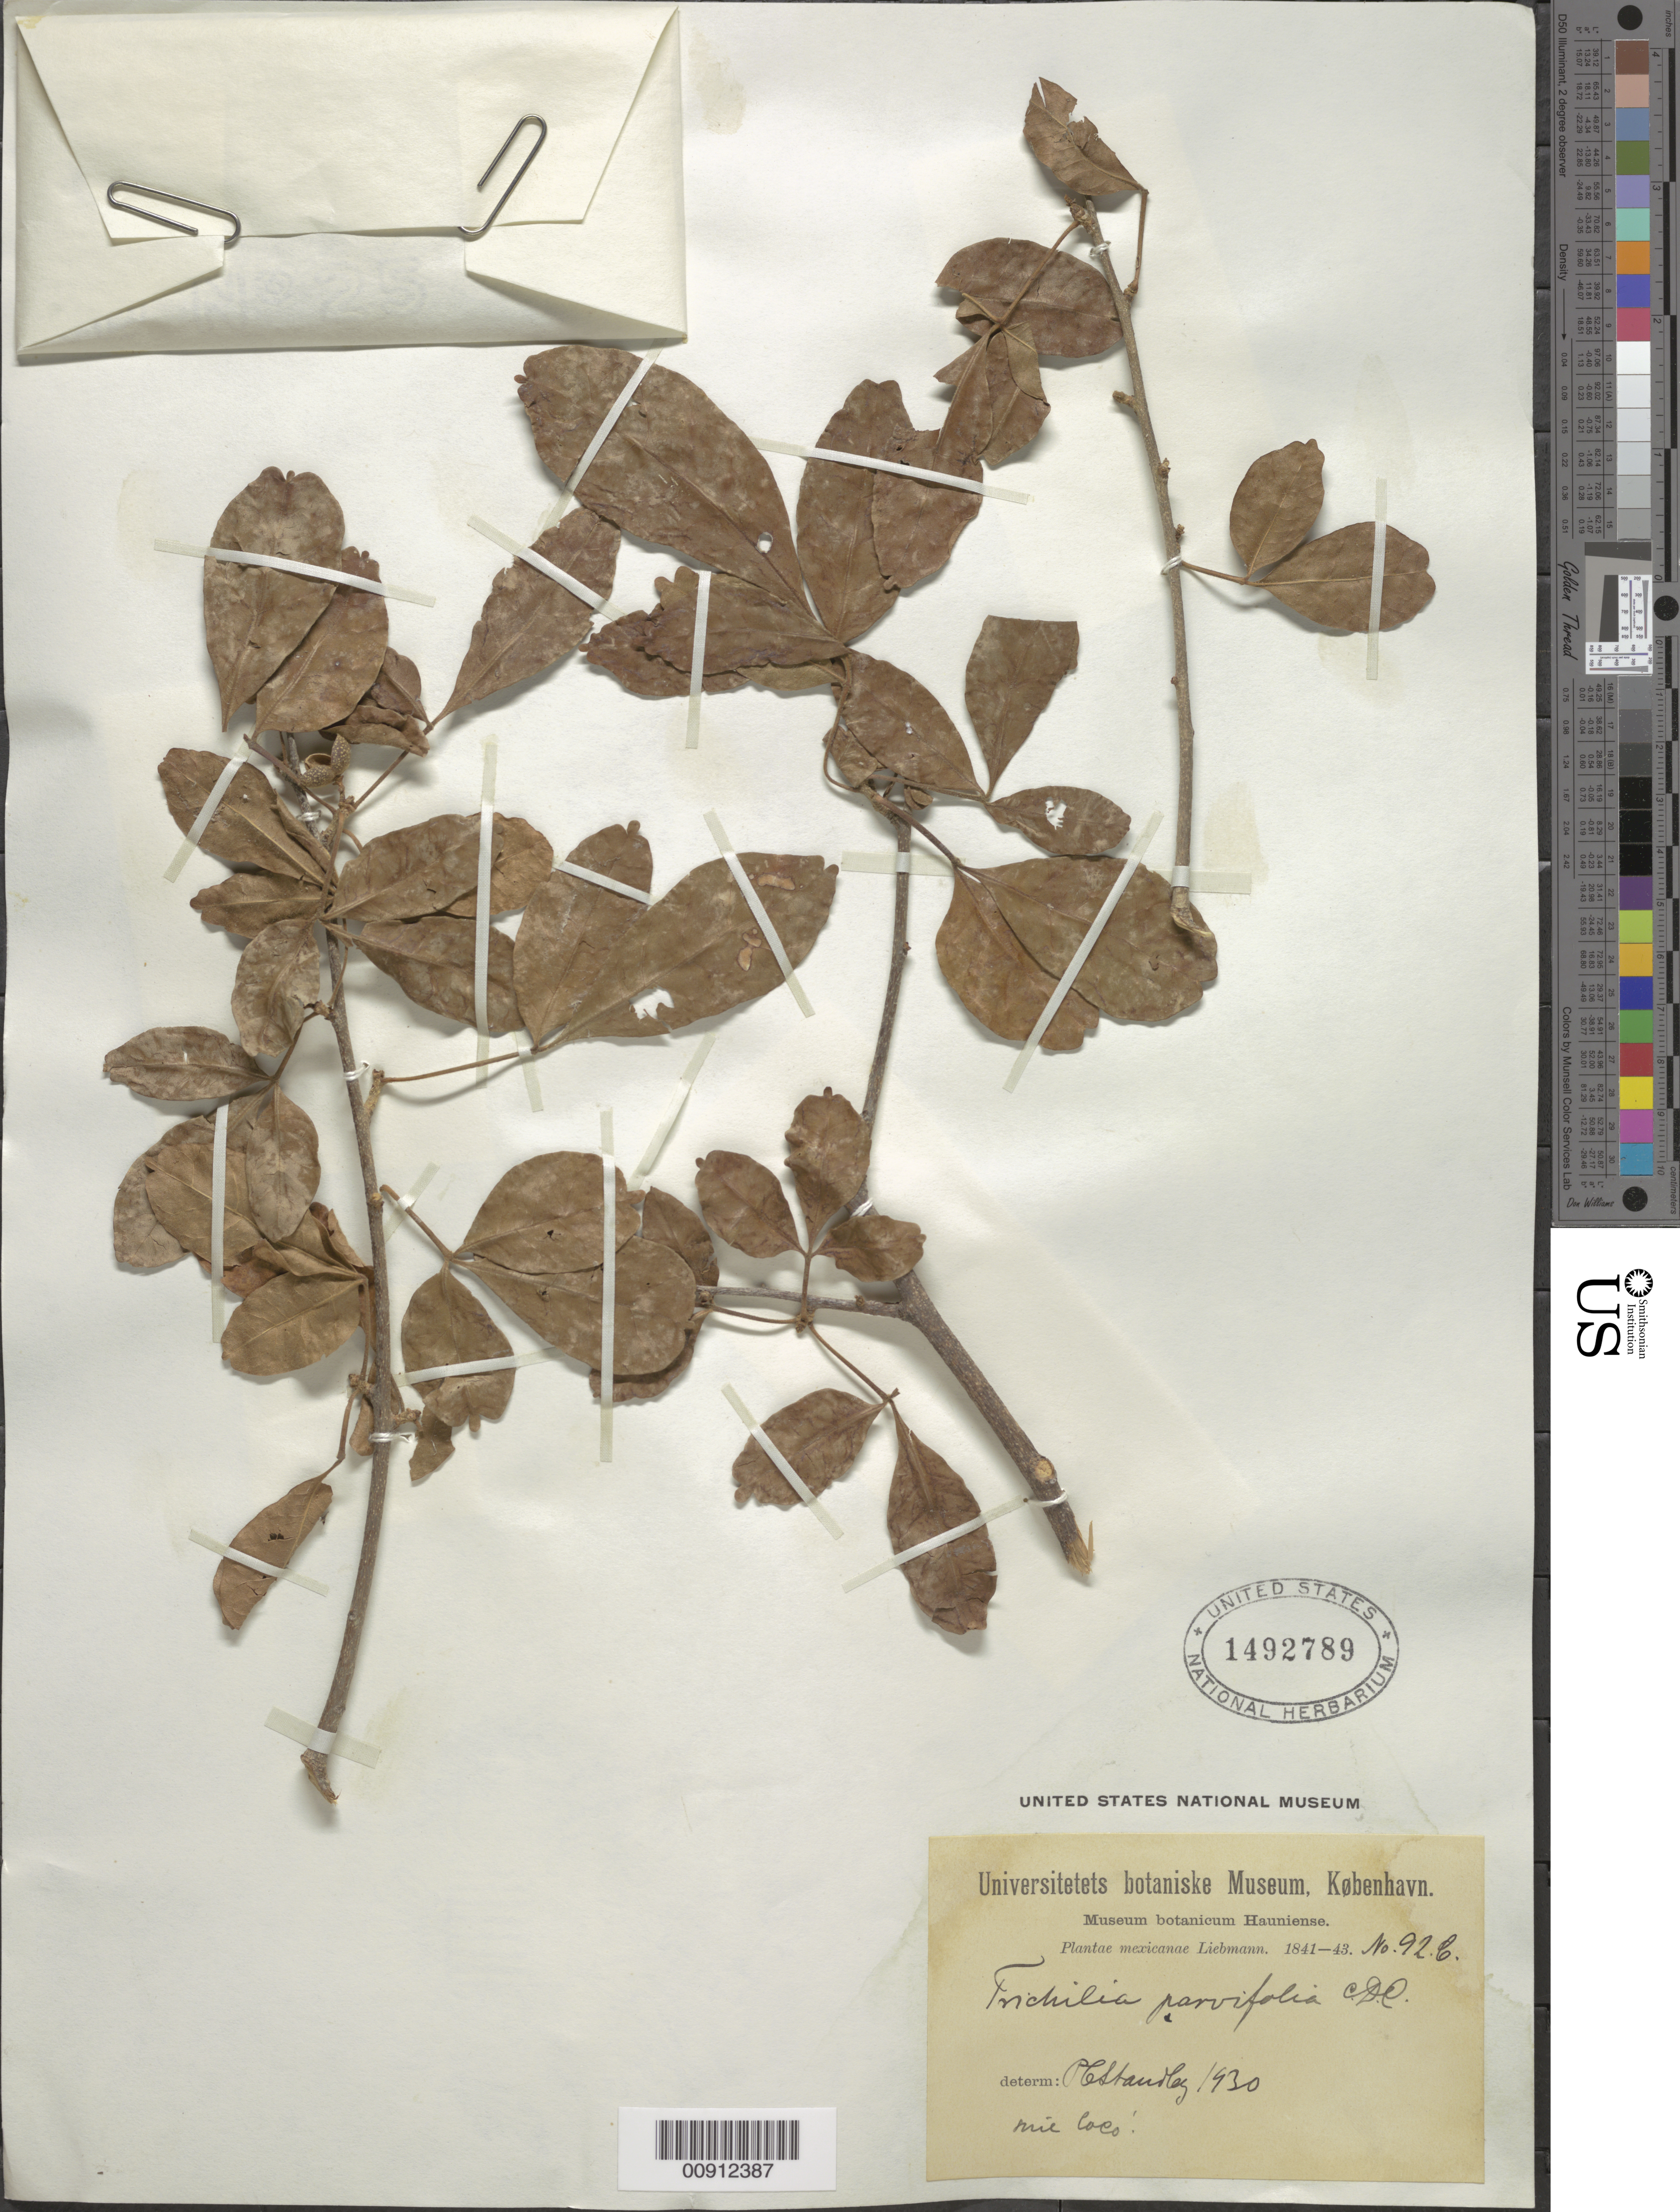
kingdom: Plantae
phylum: Tracheophyta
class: Magnoliopsida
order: Sapindales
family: Meliaceae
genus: Trichilia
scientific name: Trichilia parvifolia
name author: C. DC.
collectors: F. M. Liebmann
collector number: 92 C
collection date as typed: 1841 to -- --- 1843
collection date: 1841/1843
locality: Mexico. (mie loco!)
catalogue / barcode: US 1492789